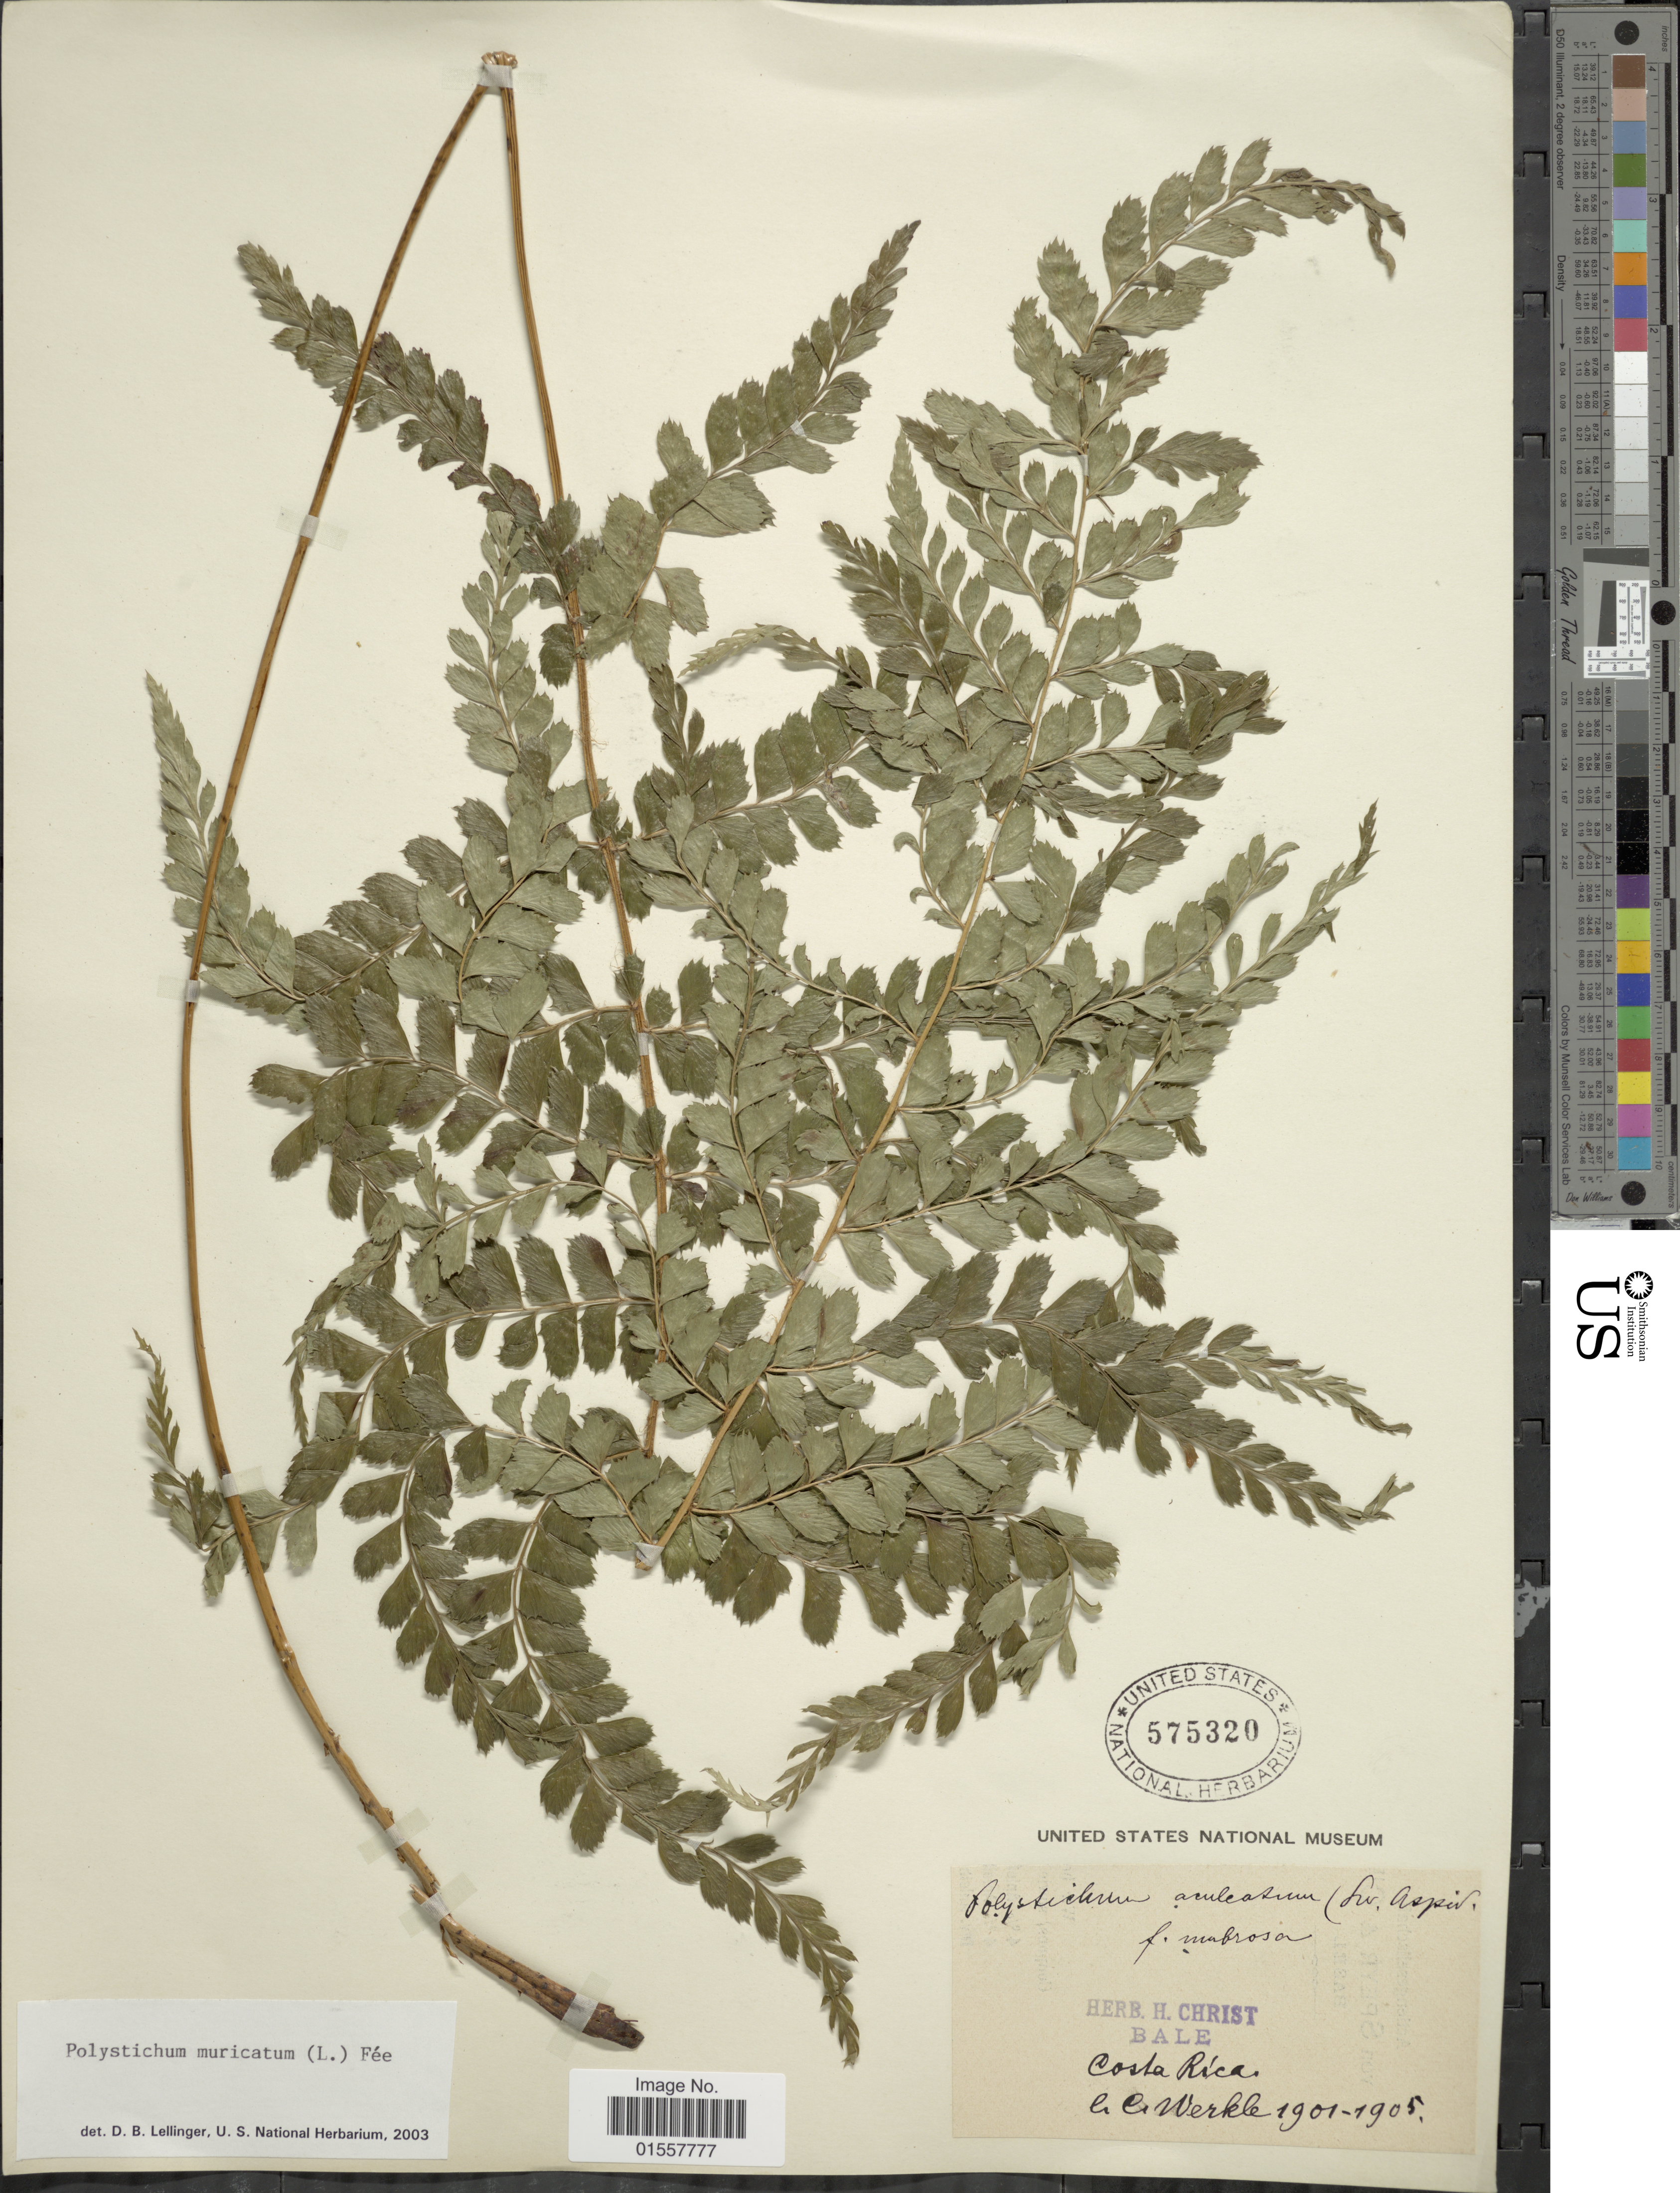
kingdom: Plantae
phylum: Tracheophyta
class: Polypodiopsida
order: Polypodiales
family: Dryopteridaceae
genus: Polystichum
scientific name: Polystichum muricatum var. muricatum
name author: (L.) Fée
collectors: C. Wercklé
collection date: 1901/1905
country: Costa Rica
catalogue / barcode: US 575320